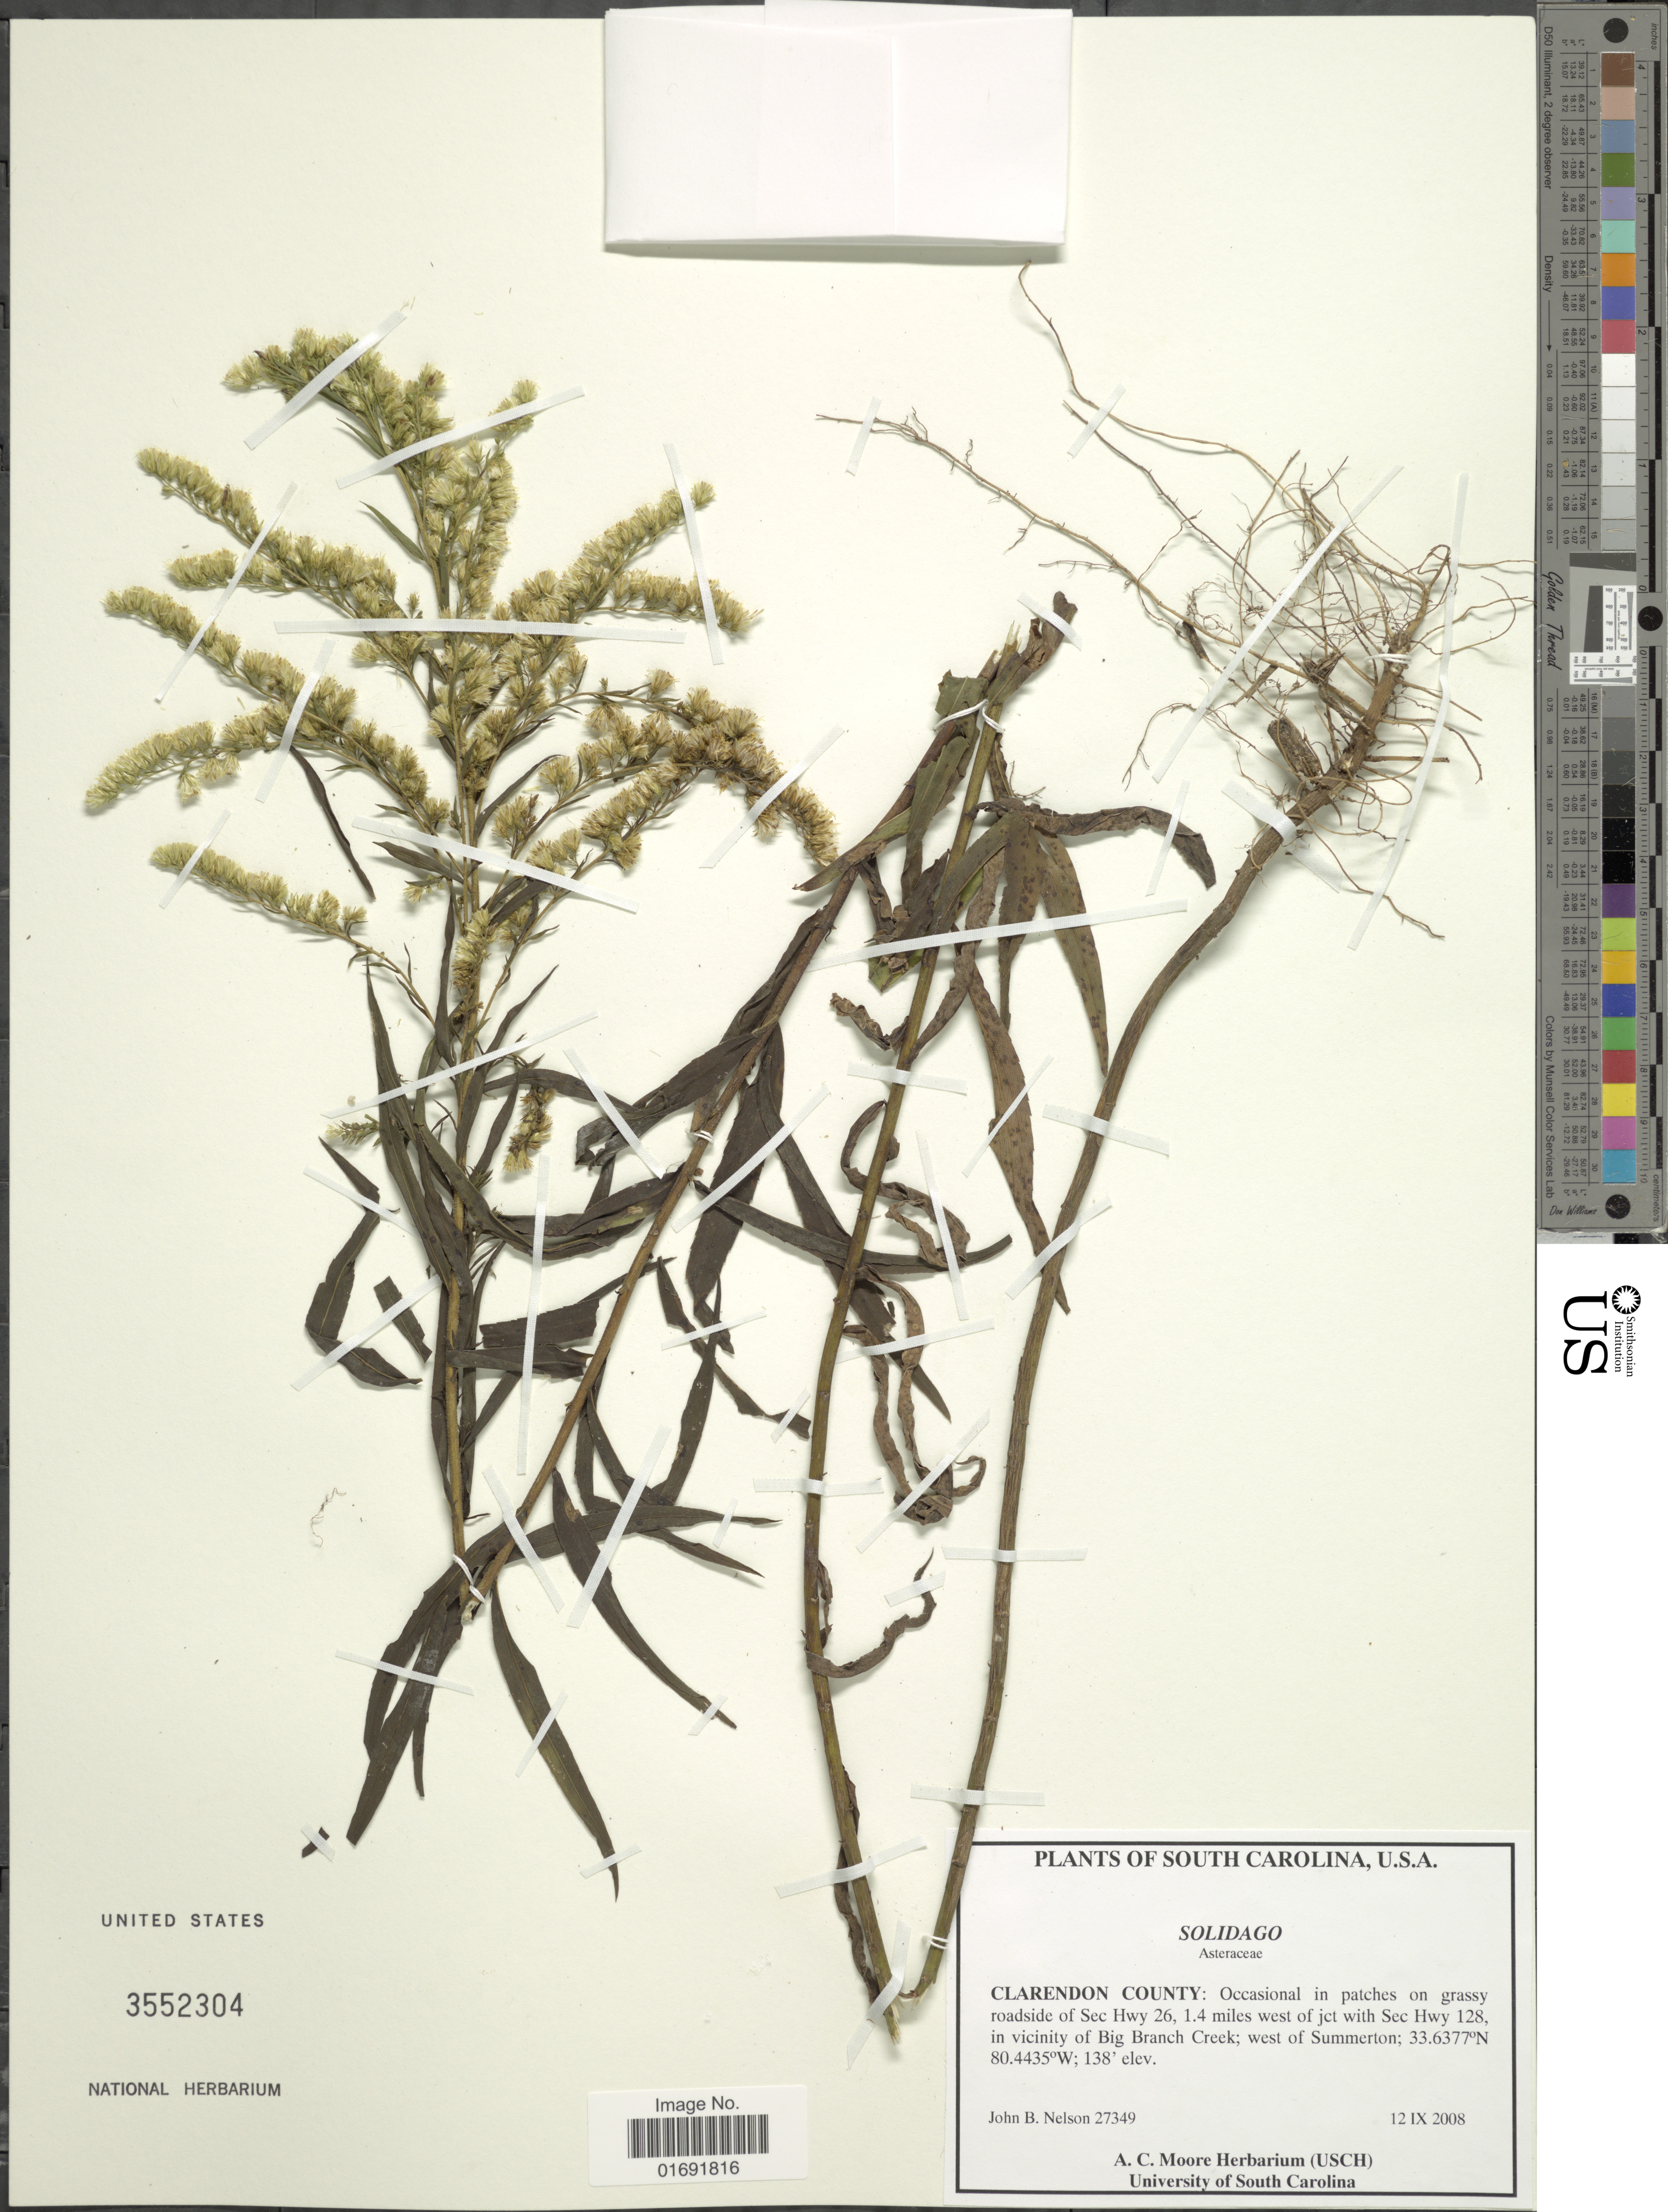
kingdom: Plantae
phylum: Tracheophyta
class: Magnoliopsida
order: Asterales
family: Asteraceae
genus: Solidago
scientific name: Solidago sp.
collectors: J. Nelson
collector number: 27349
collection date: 2008-09-12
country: United States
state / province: South Carolina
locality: Clarendon County, grassy roadside of Sec Hwy 26, 1.4 miles west of jct with Sec Hwy 128, in vicinity of Big Branch Creek, west of Summerton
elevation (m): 42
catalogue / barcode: US 3552304